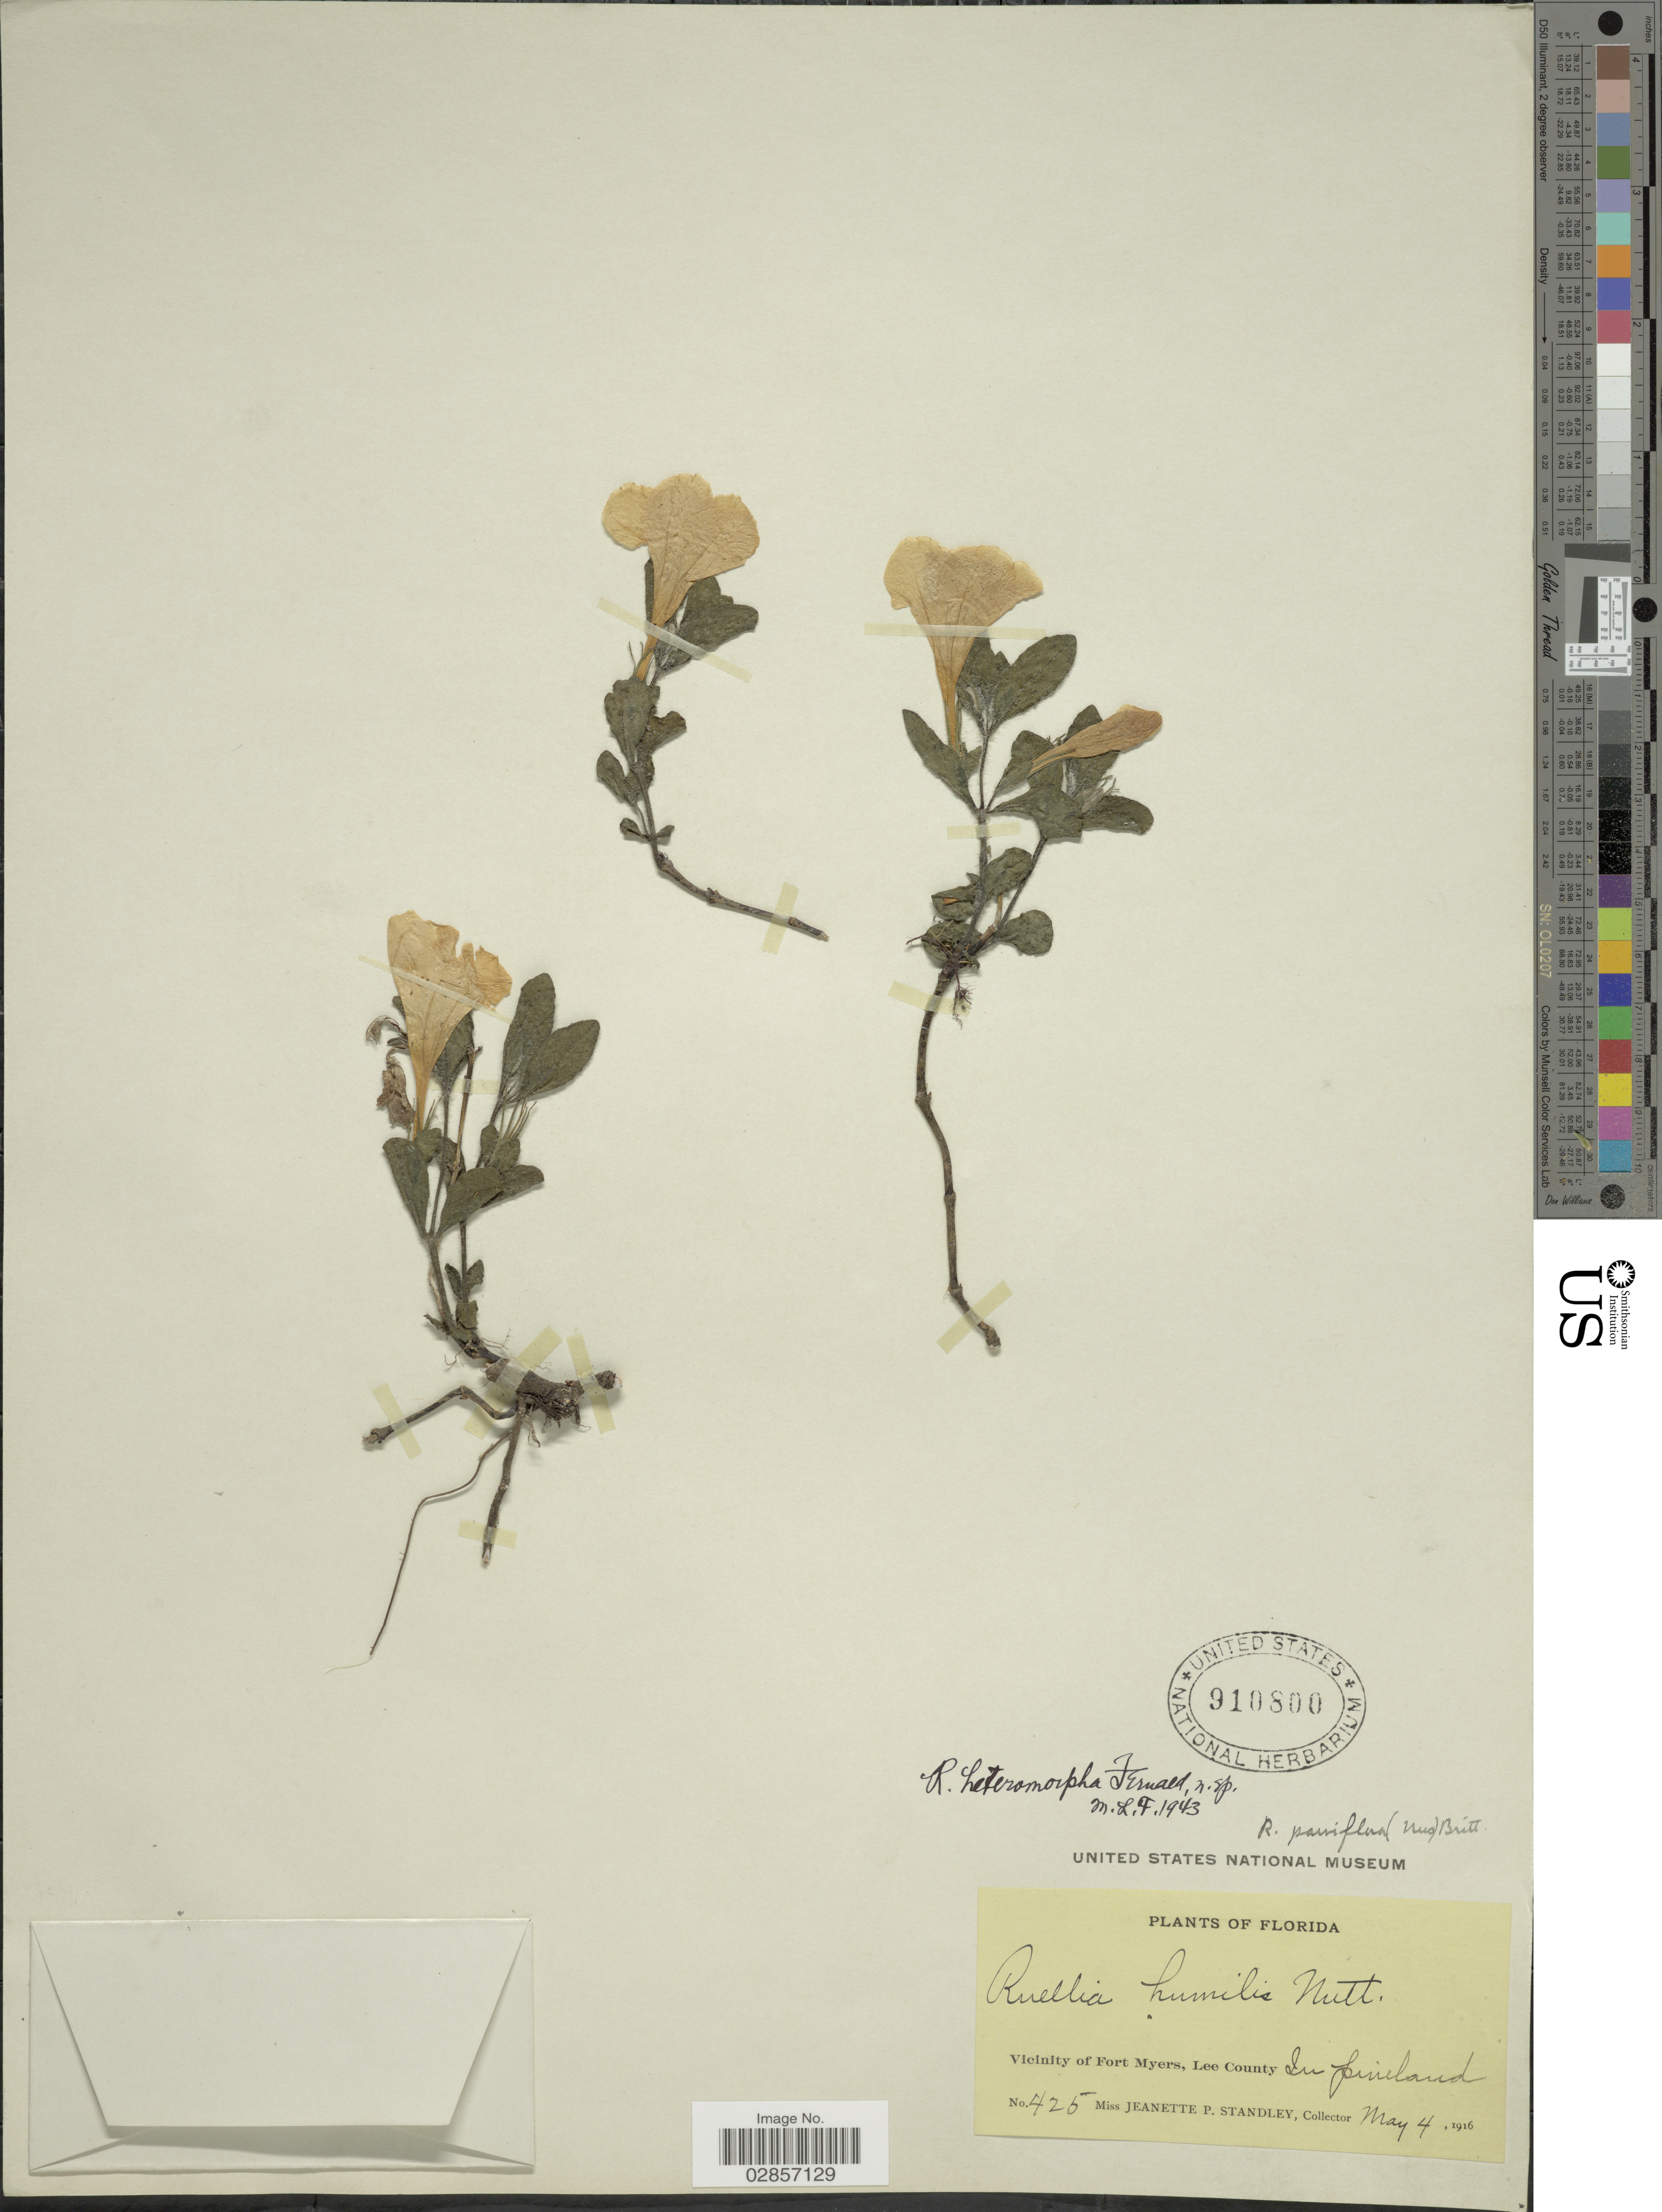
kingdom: Plantae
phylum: Tracheophyta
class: Magnoliopsida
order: Lamiales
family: Acanthaceae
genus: Ruellia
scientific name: Ruellia heteromorpha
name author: Fernald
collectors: J. P. Standley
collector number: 425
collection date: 1916-05-04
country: United States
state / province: Florida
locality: Vicinity of Fort Myers, Lee County, In pineland.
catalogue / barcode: US 910800